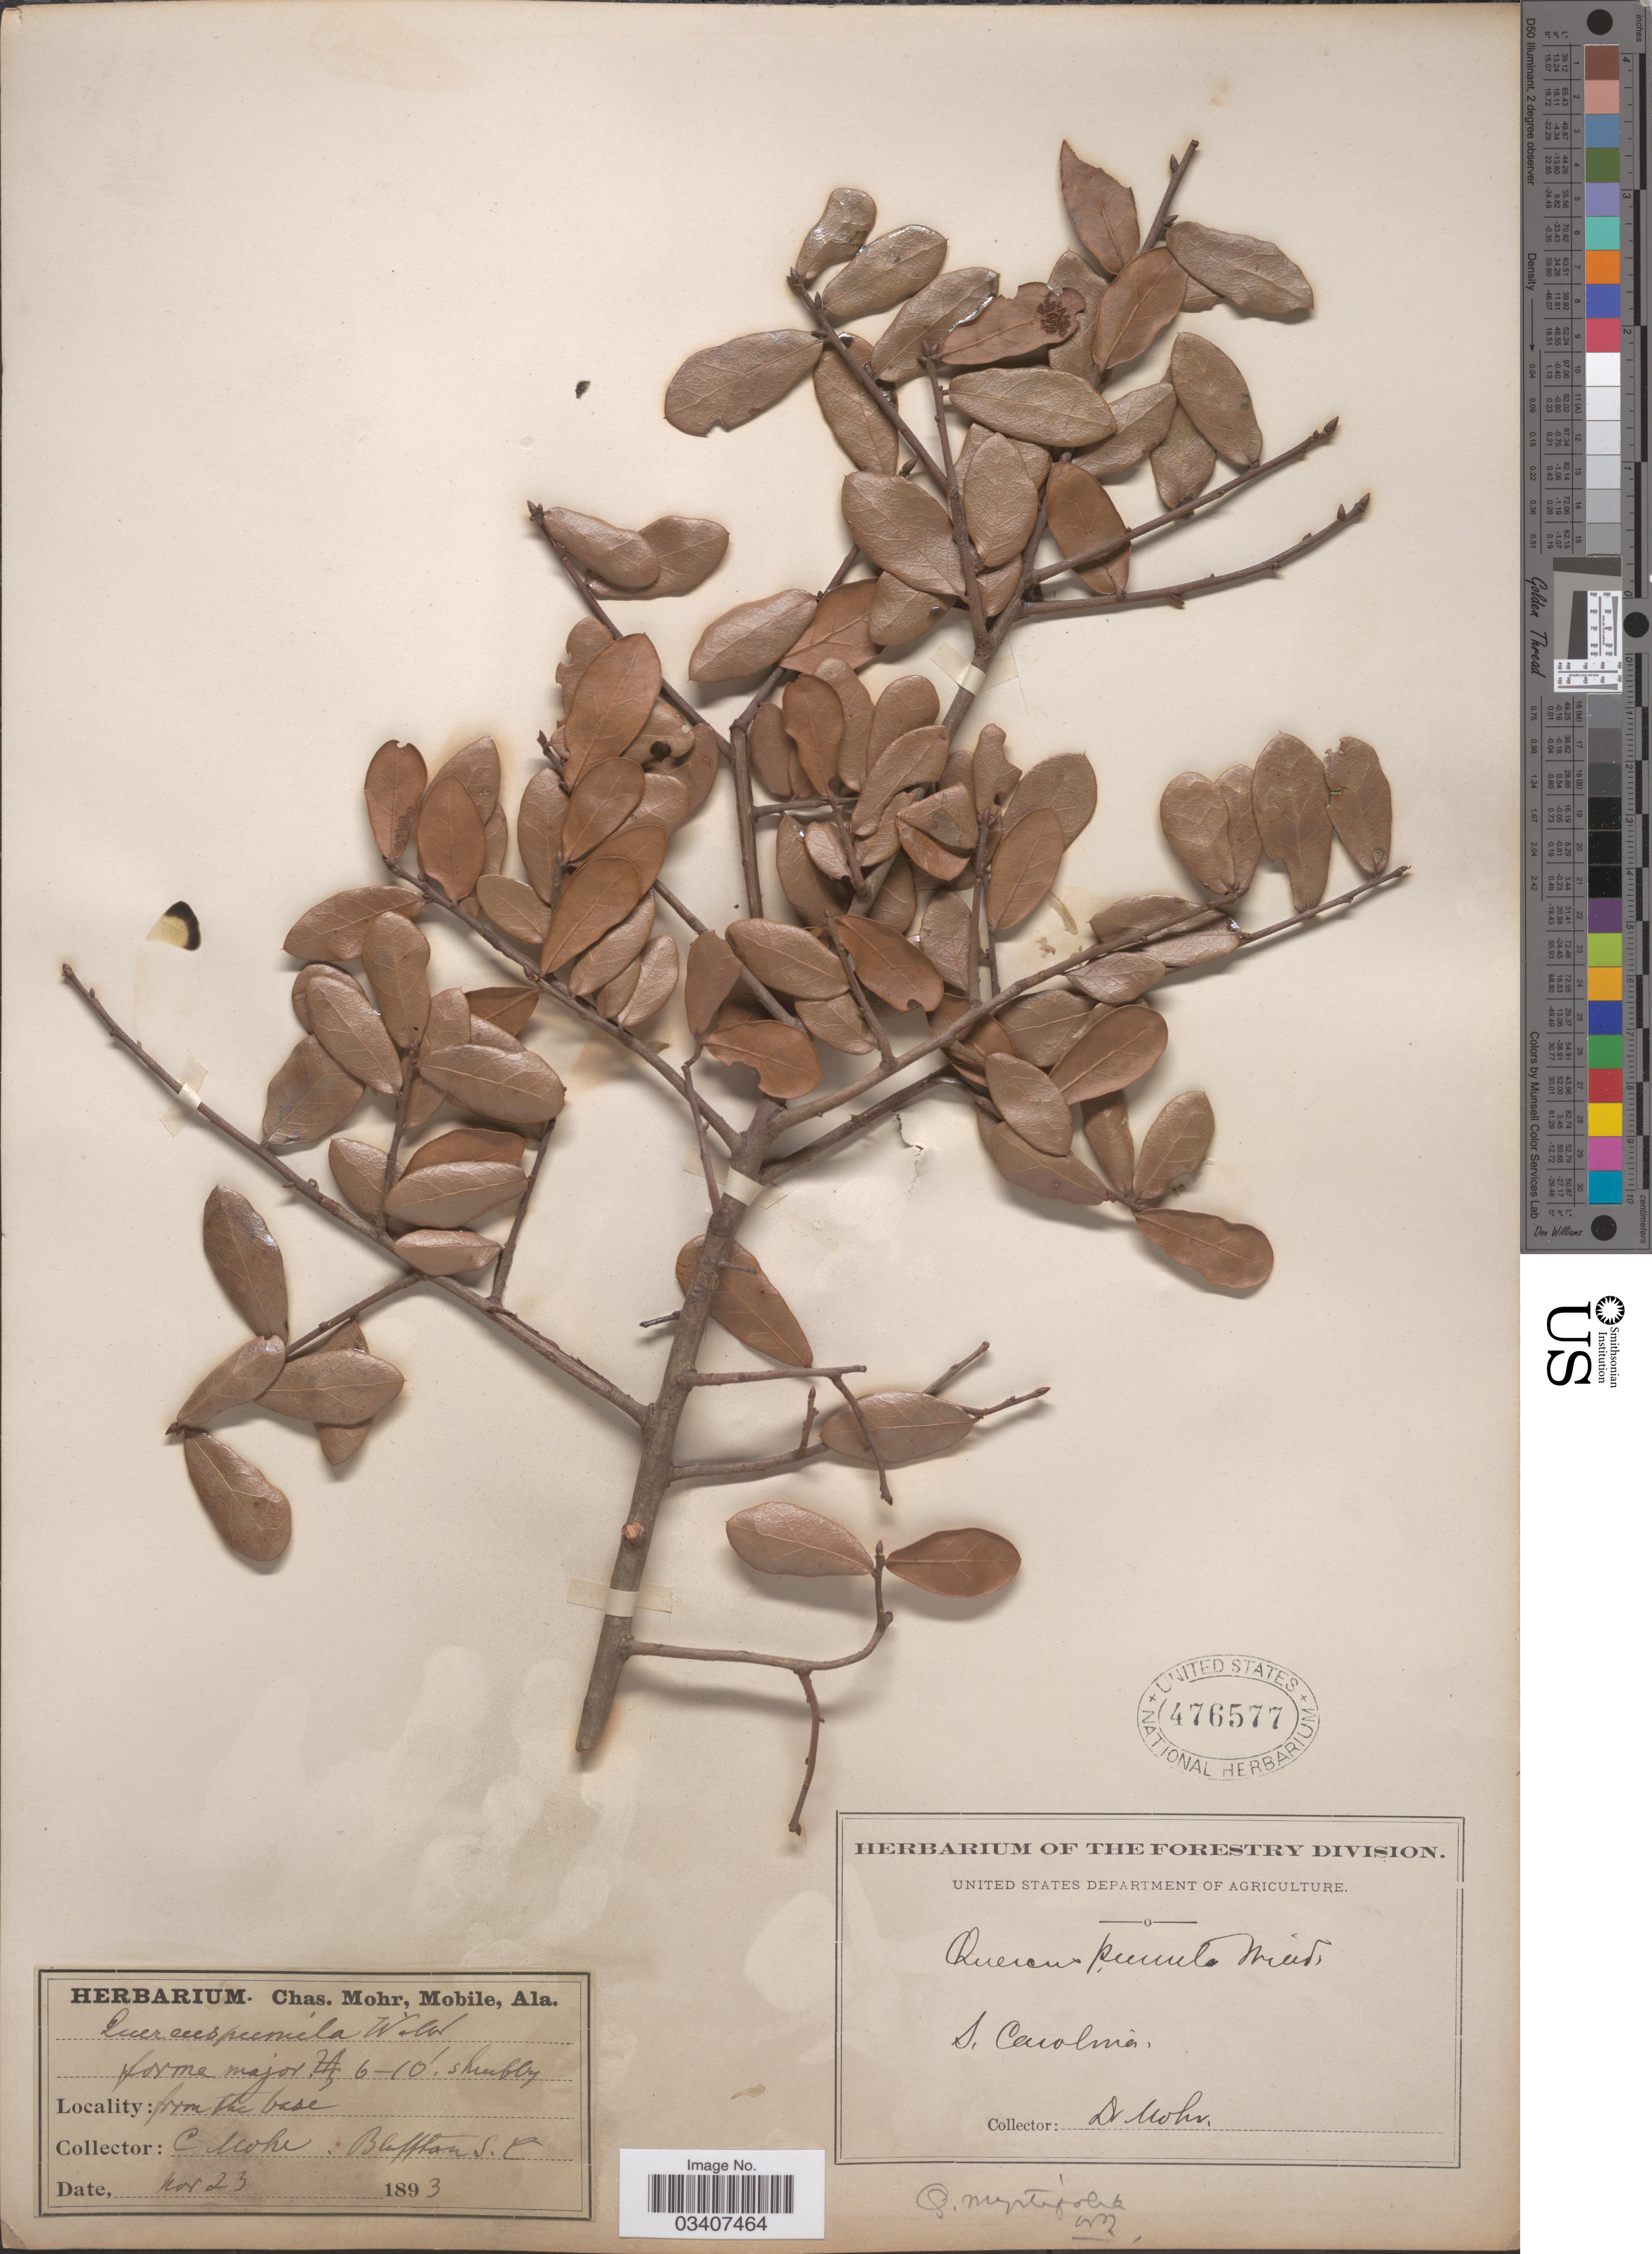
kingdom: Plantae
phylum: Tracheophyta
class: Magnoliopsida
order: Fagales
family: Fagaceae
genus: Quercus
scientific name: Quercus myrtifolia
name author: Willd.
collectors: Mohr, C. T. (herbarium)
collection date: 1893-11-23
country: United States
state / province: South Carolina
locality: Bluffton.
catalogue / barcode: US 476577